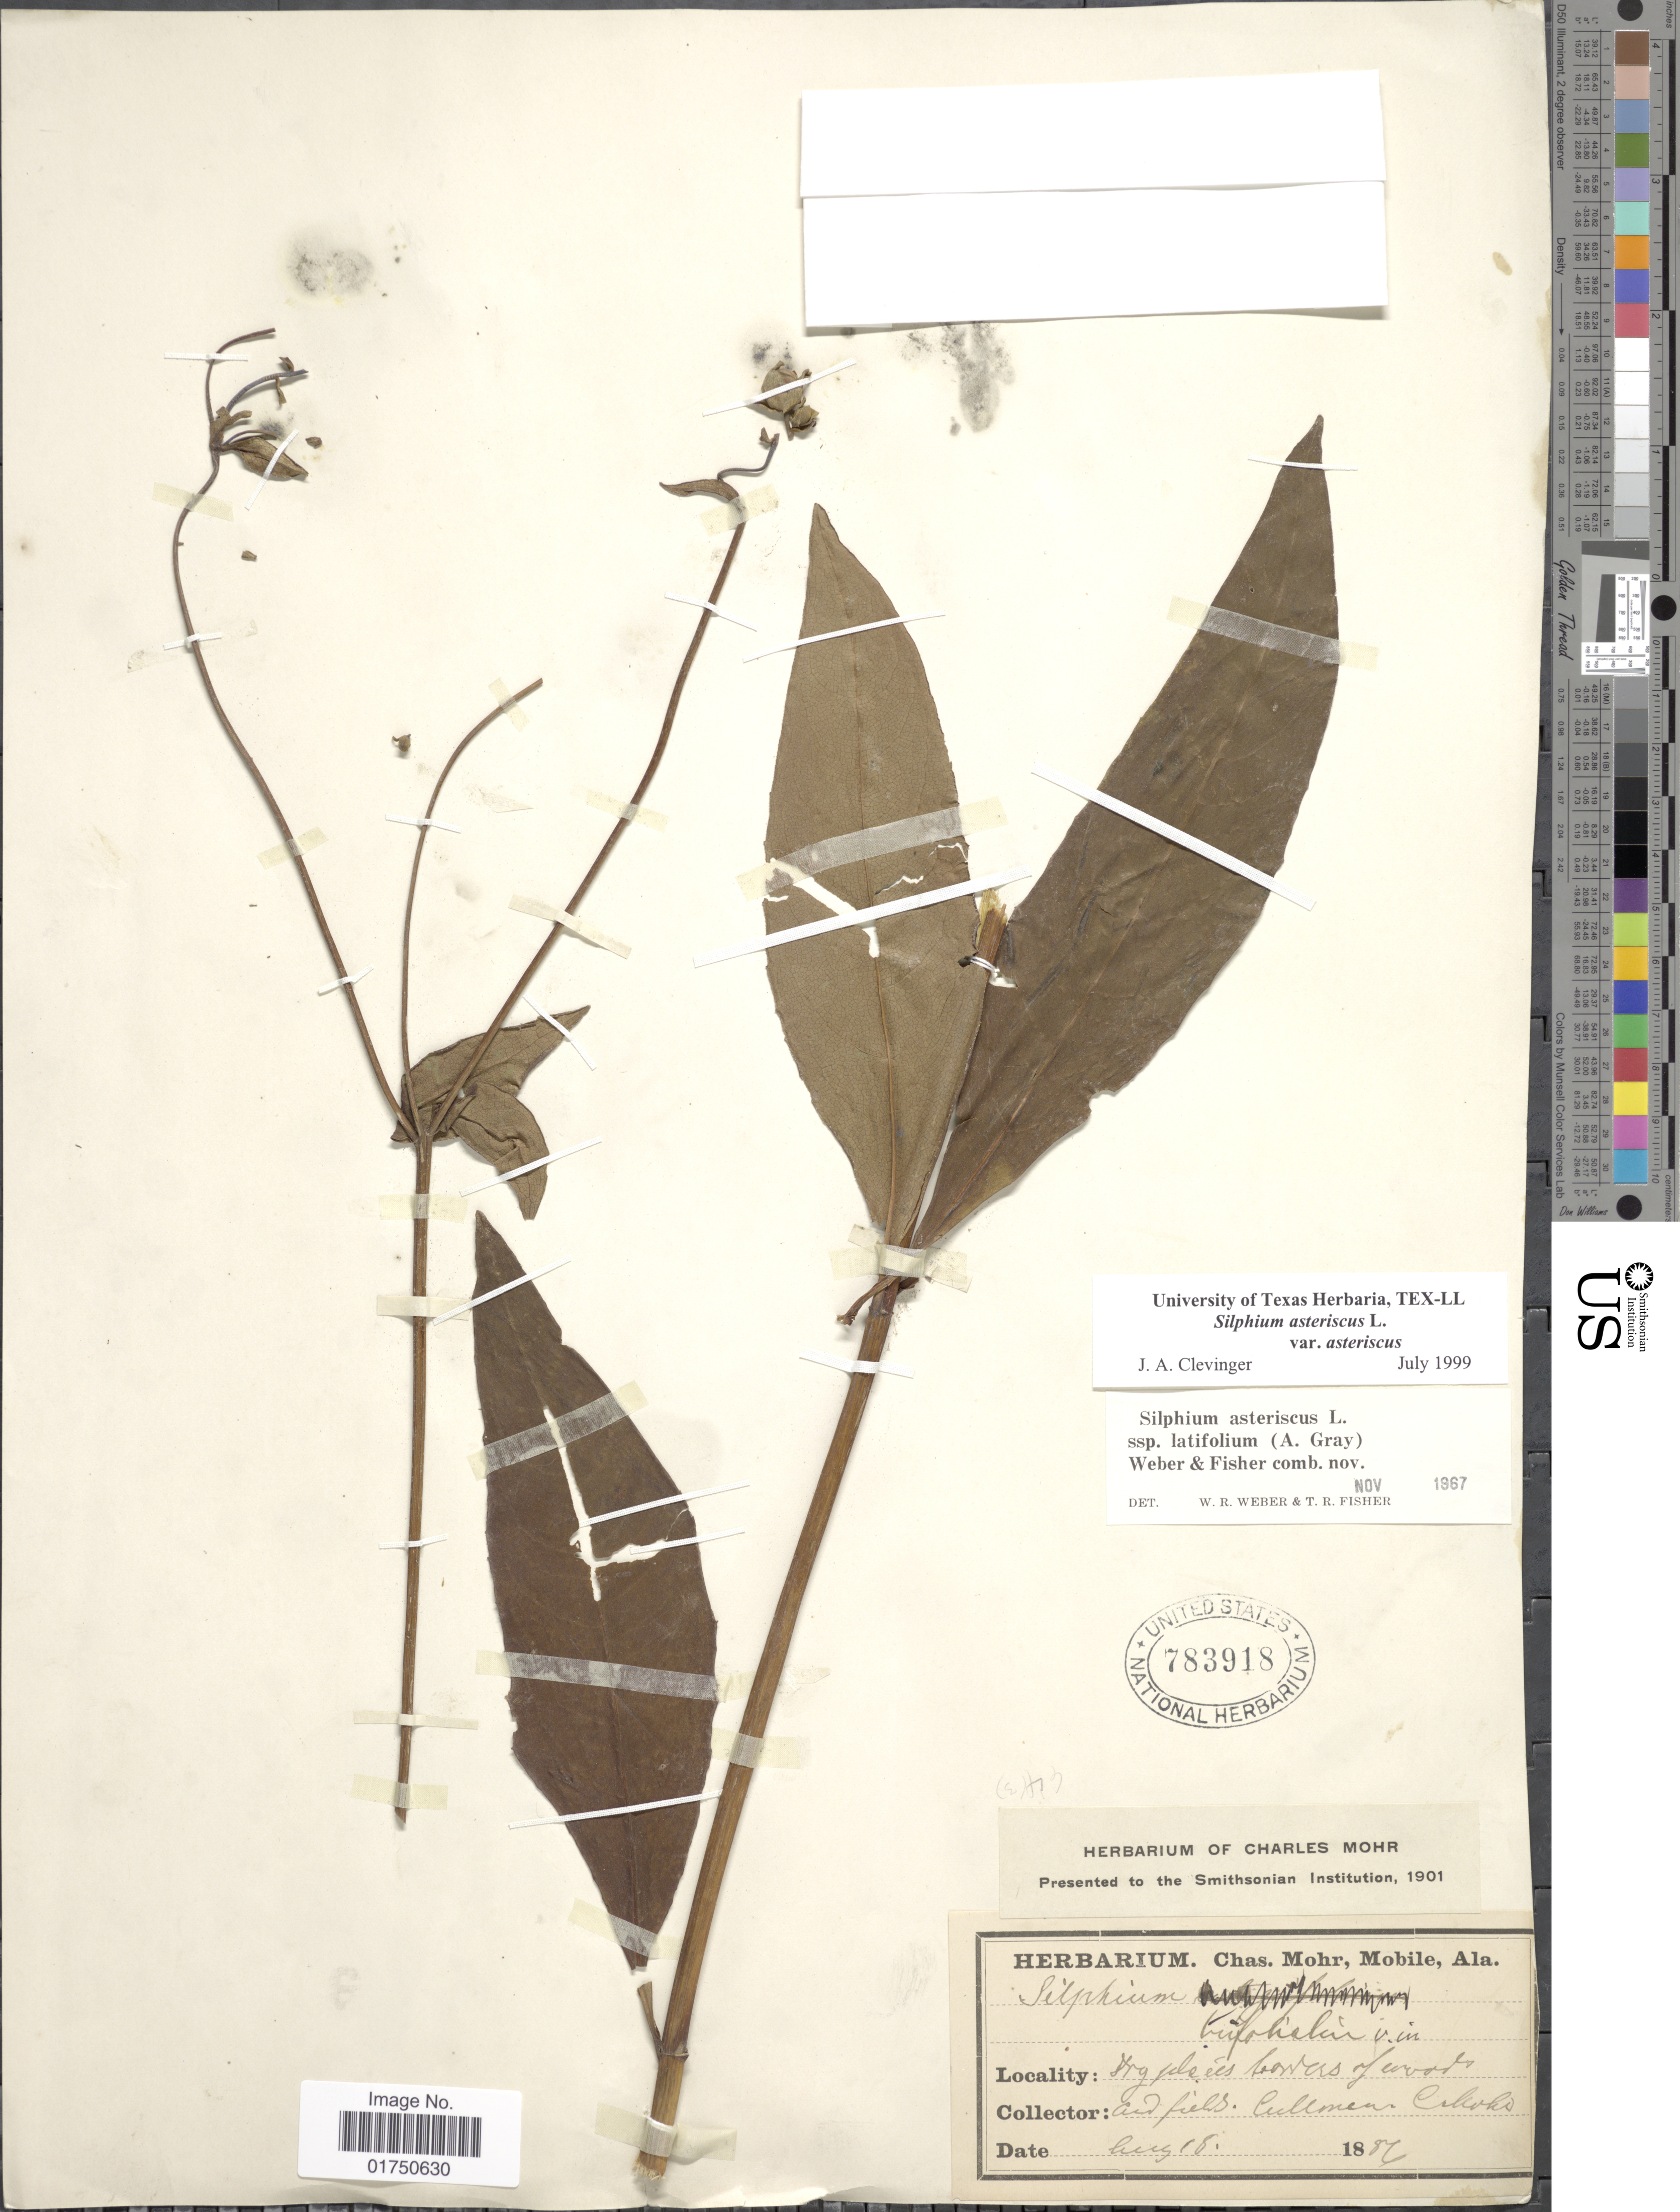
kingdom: Plantae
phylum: Tracheophyta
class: Magnoliopsida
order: Asterales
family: Asteraceae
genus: Silphium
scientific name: Silphium asteriscus var. asteriscus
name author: L.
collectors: C. T. Mohr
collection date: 1886-08-18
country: United States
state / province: Alabama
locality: Cullman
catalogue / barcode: US 783918